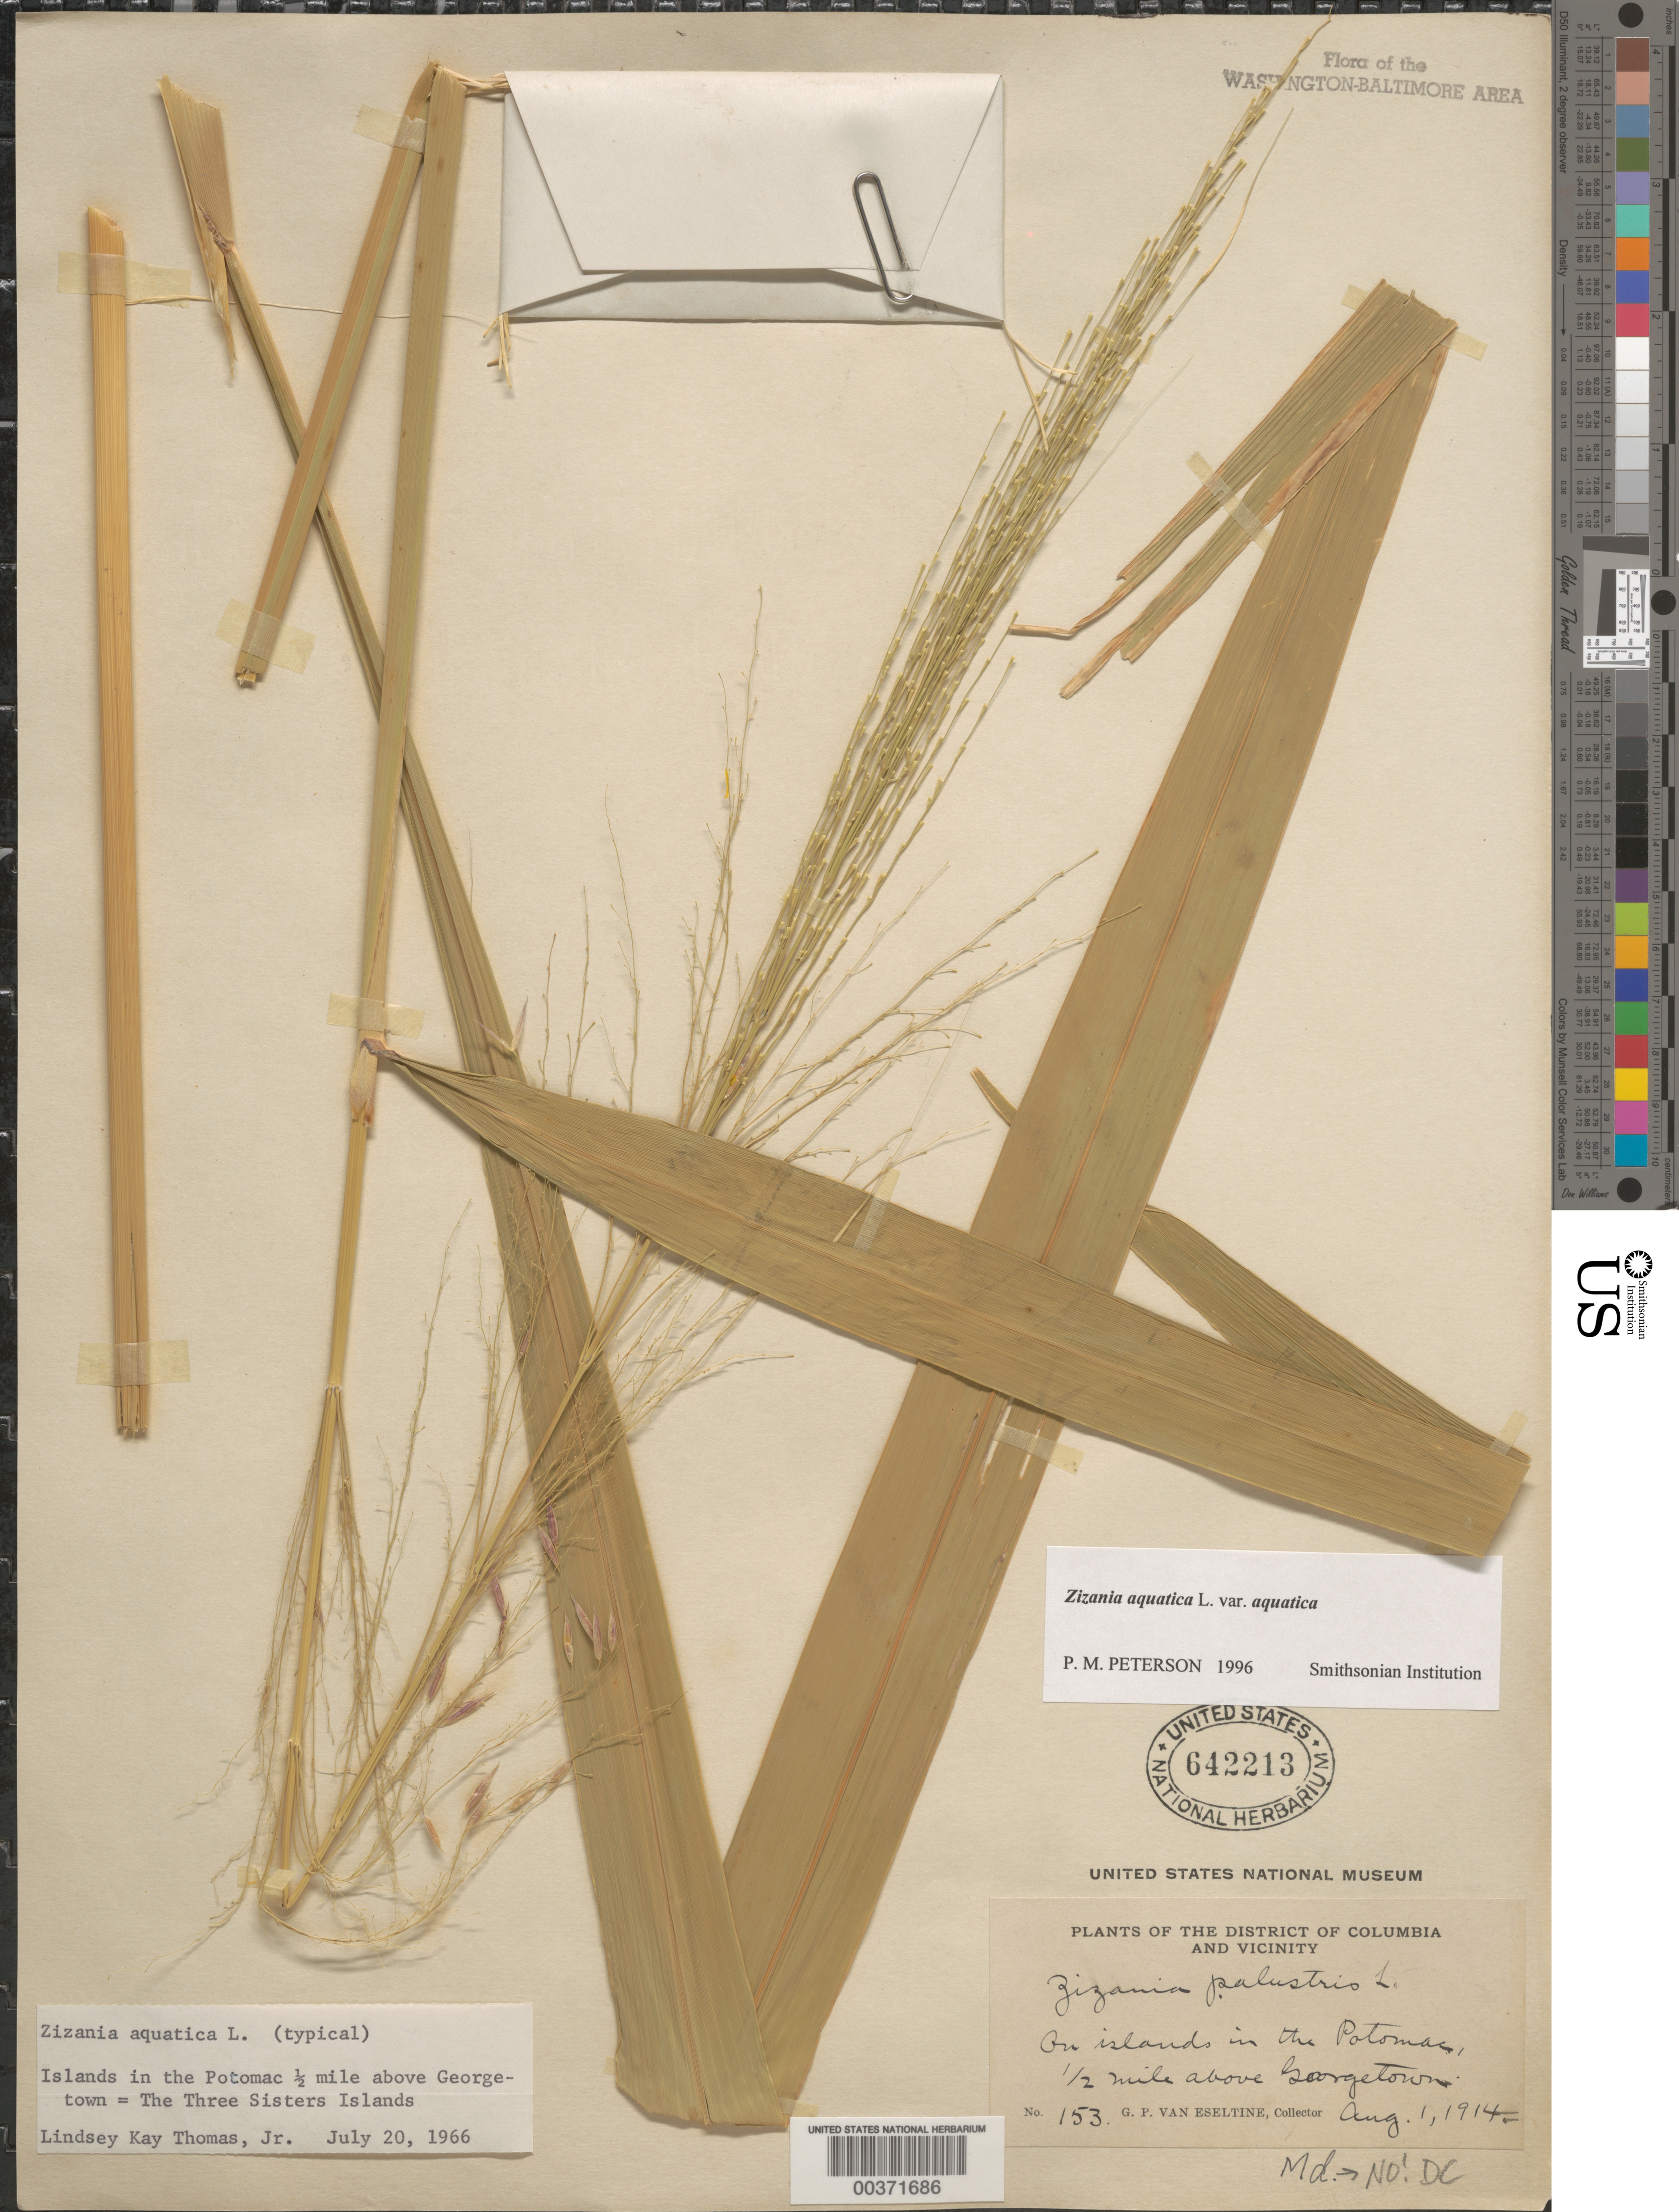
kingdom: Plantae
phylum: Tracheophyta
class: Liliopsida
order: Poales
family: Poaceae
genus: Zizania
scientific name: Zizania aquatica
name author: L.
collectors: G. P. Van Eseltine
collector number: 153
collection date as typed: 01 Aug 1914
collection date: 1914-08-01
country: United States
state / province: District of Columbia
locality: Islands above Georgetown-three Sisters C. and O. Canal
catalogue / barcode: US 642213